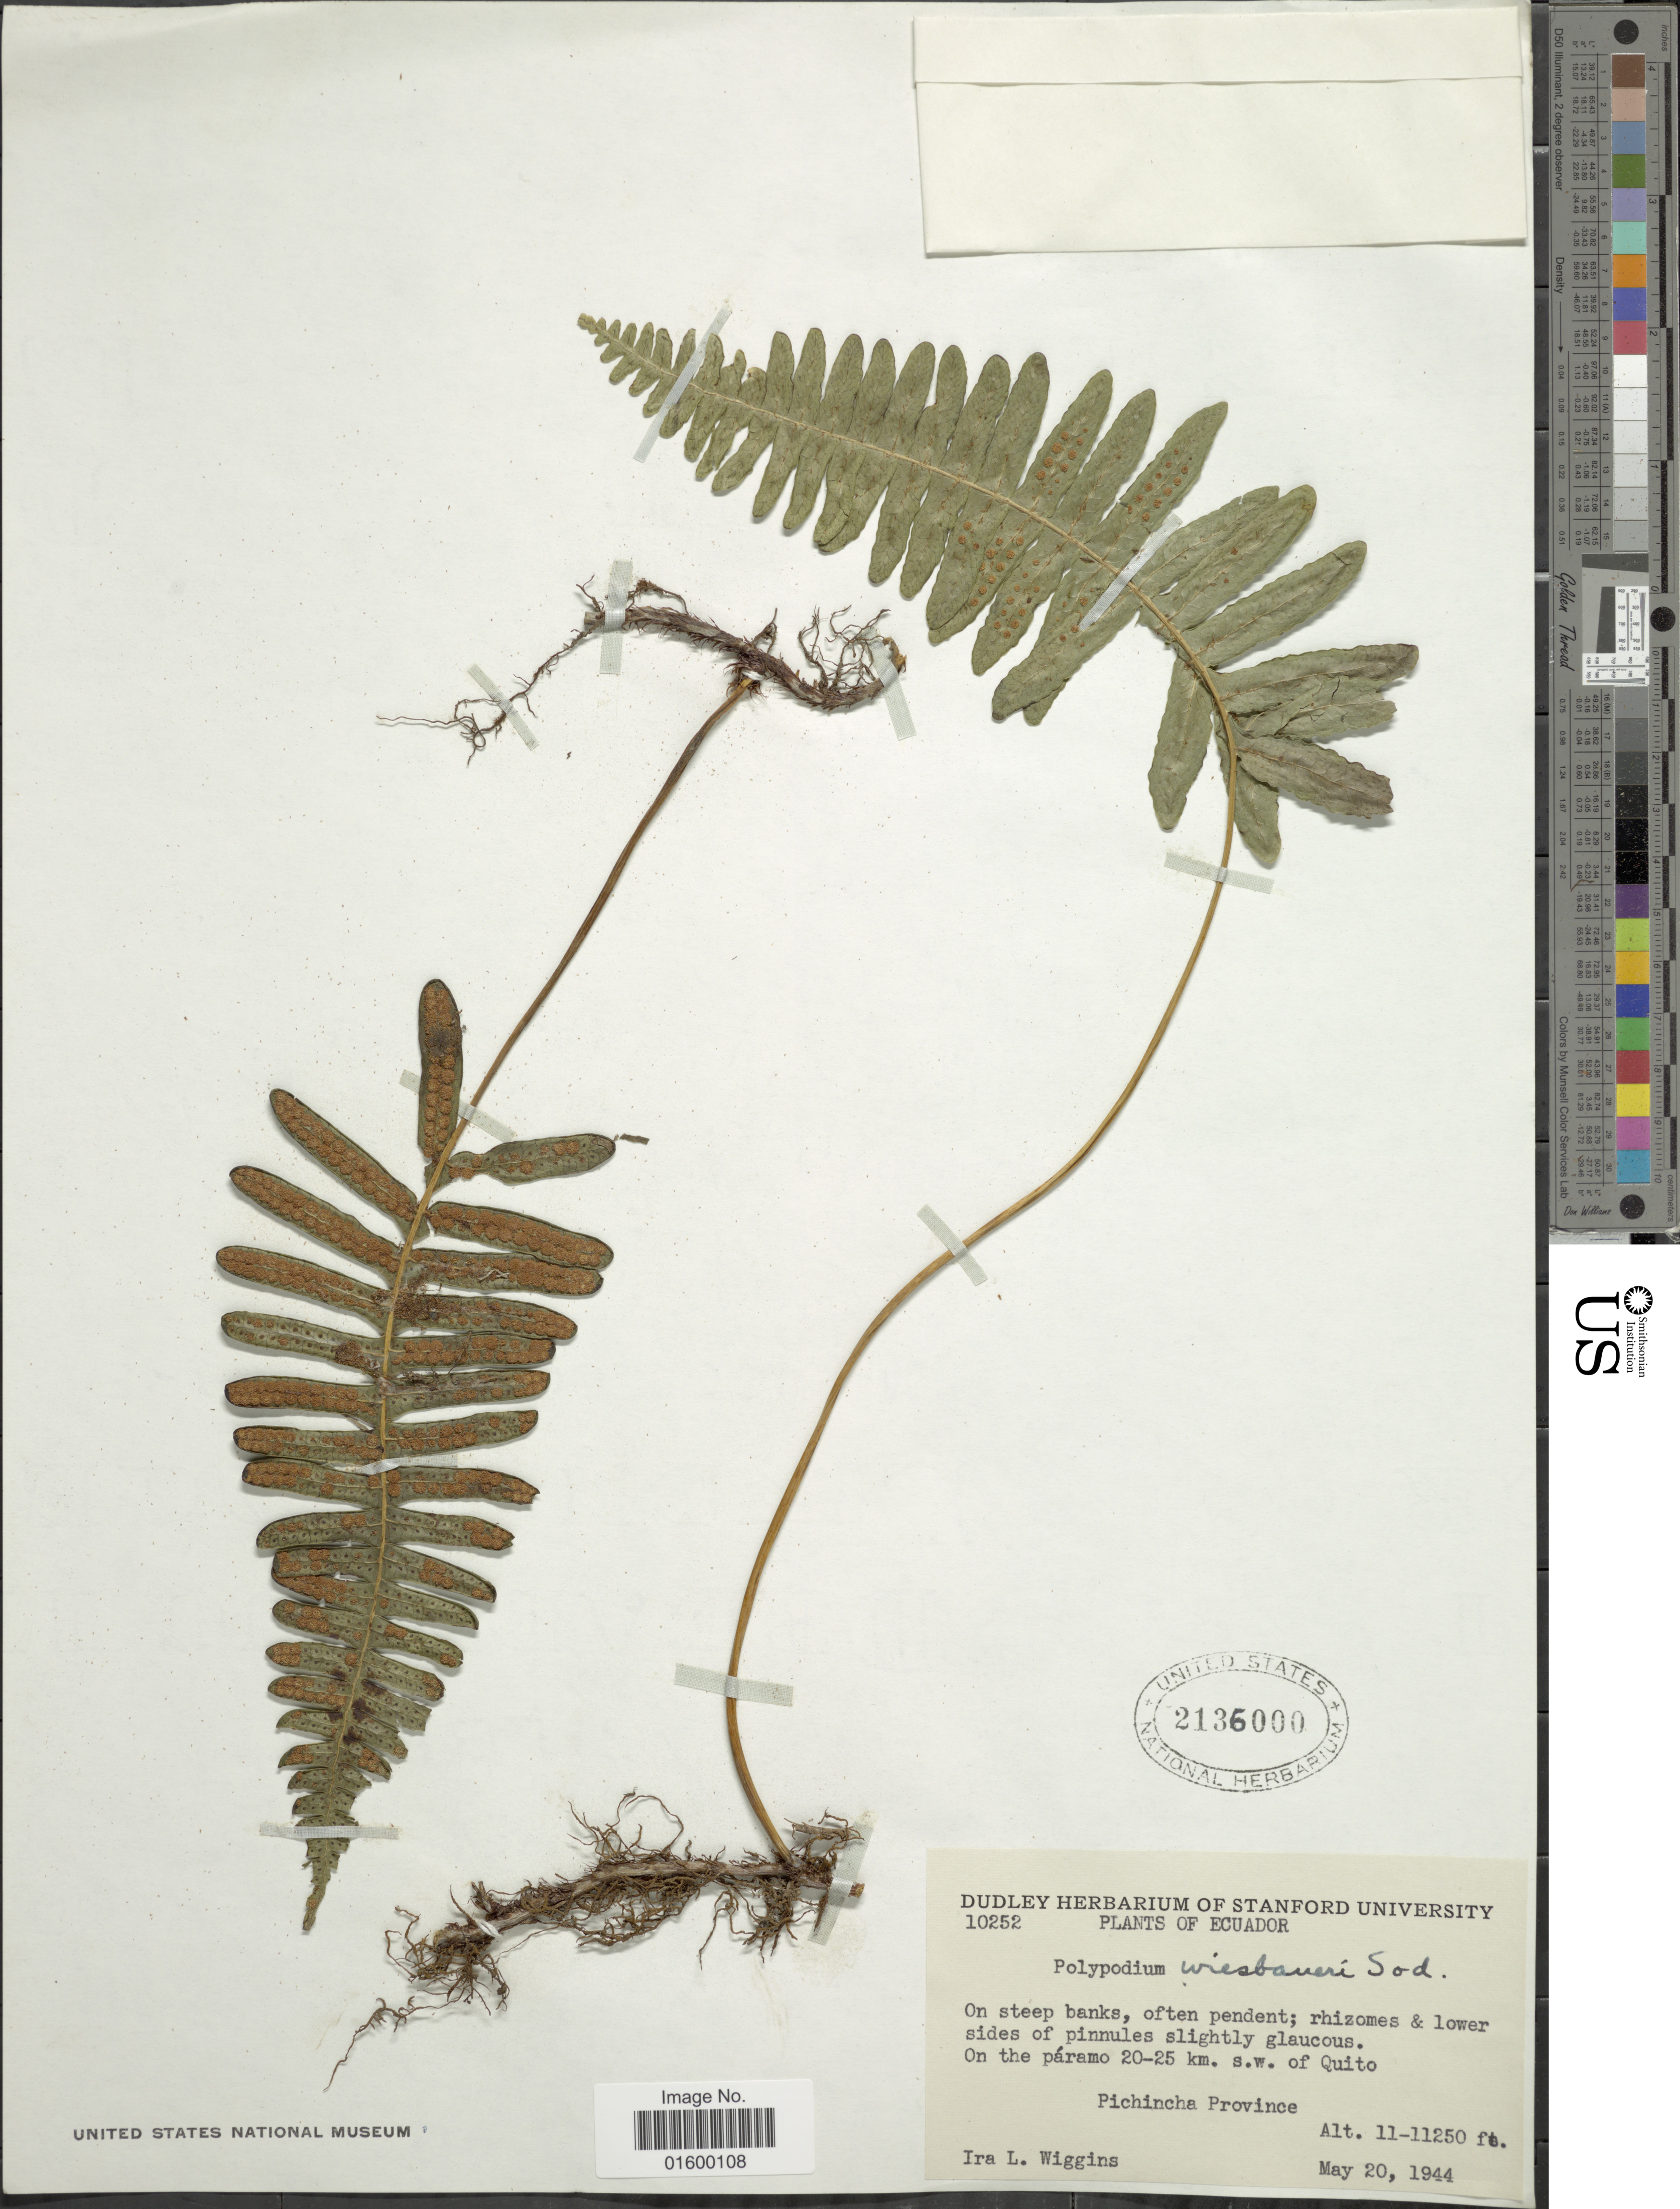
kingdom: Plantae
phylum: Tracheophyta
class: Polypodiopsida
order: Polypodiales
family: Polypodiaceae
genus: Pleopeltis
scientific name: Pleopeltis wiesbaurii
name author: (Sodiro) Lellinger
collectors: I. L. Wiggins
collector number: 10252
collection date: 1944-05-20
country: Ecuador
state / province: Pichincha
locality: On the paramo 20-25 km s.w. of Quito, Pichincha Province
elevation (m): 3353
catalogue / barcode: US 2136000